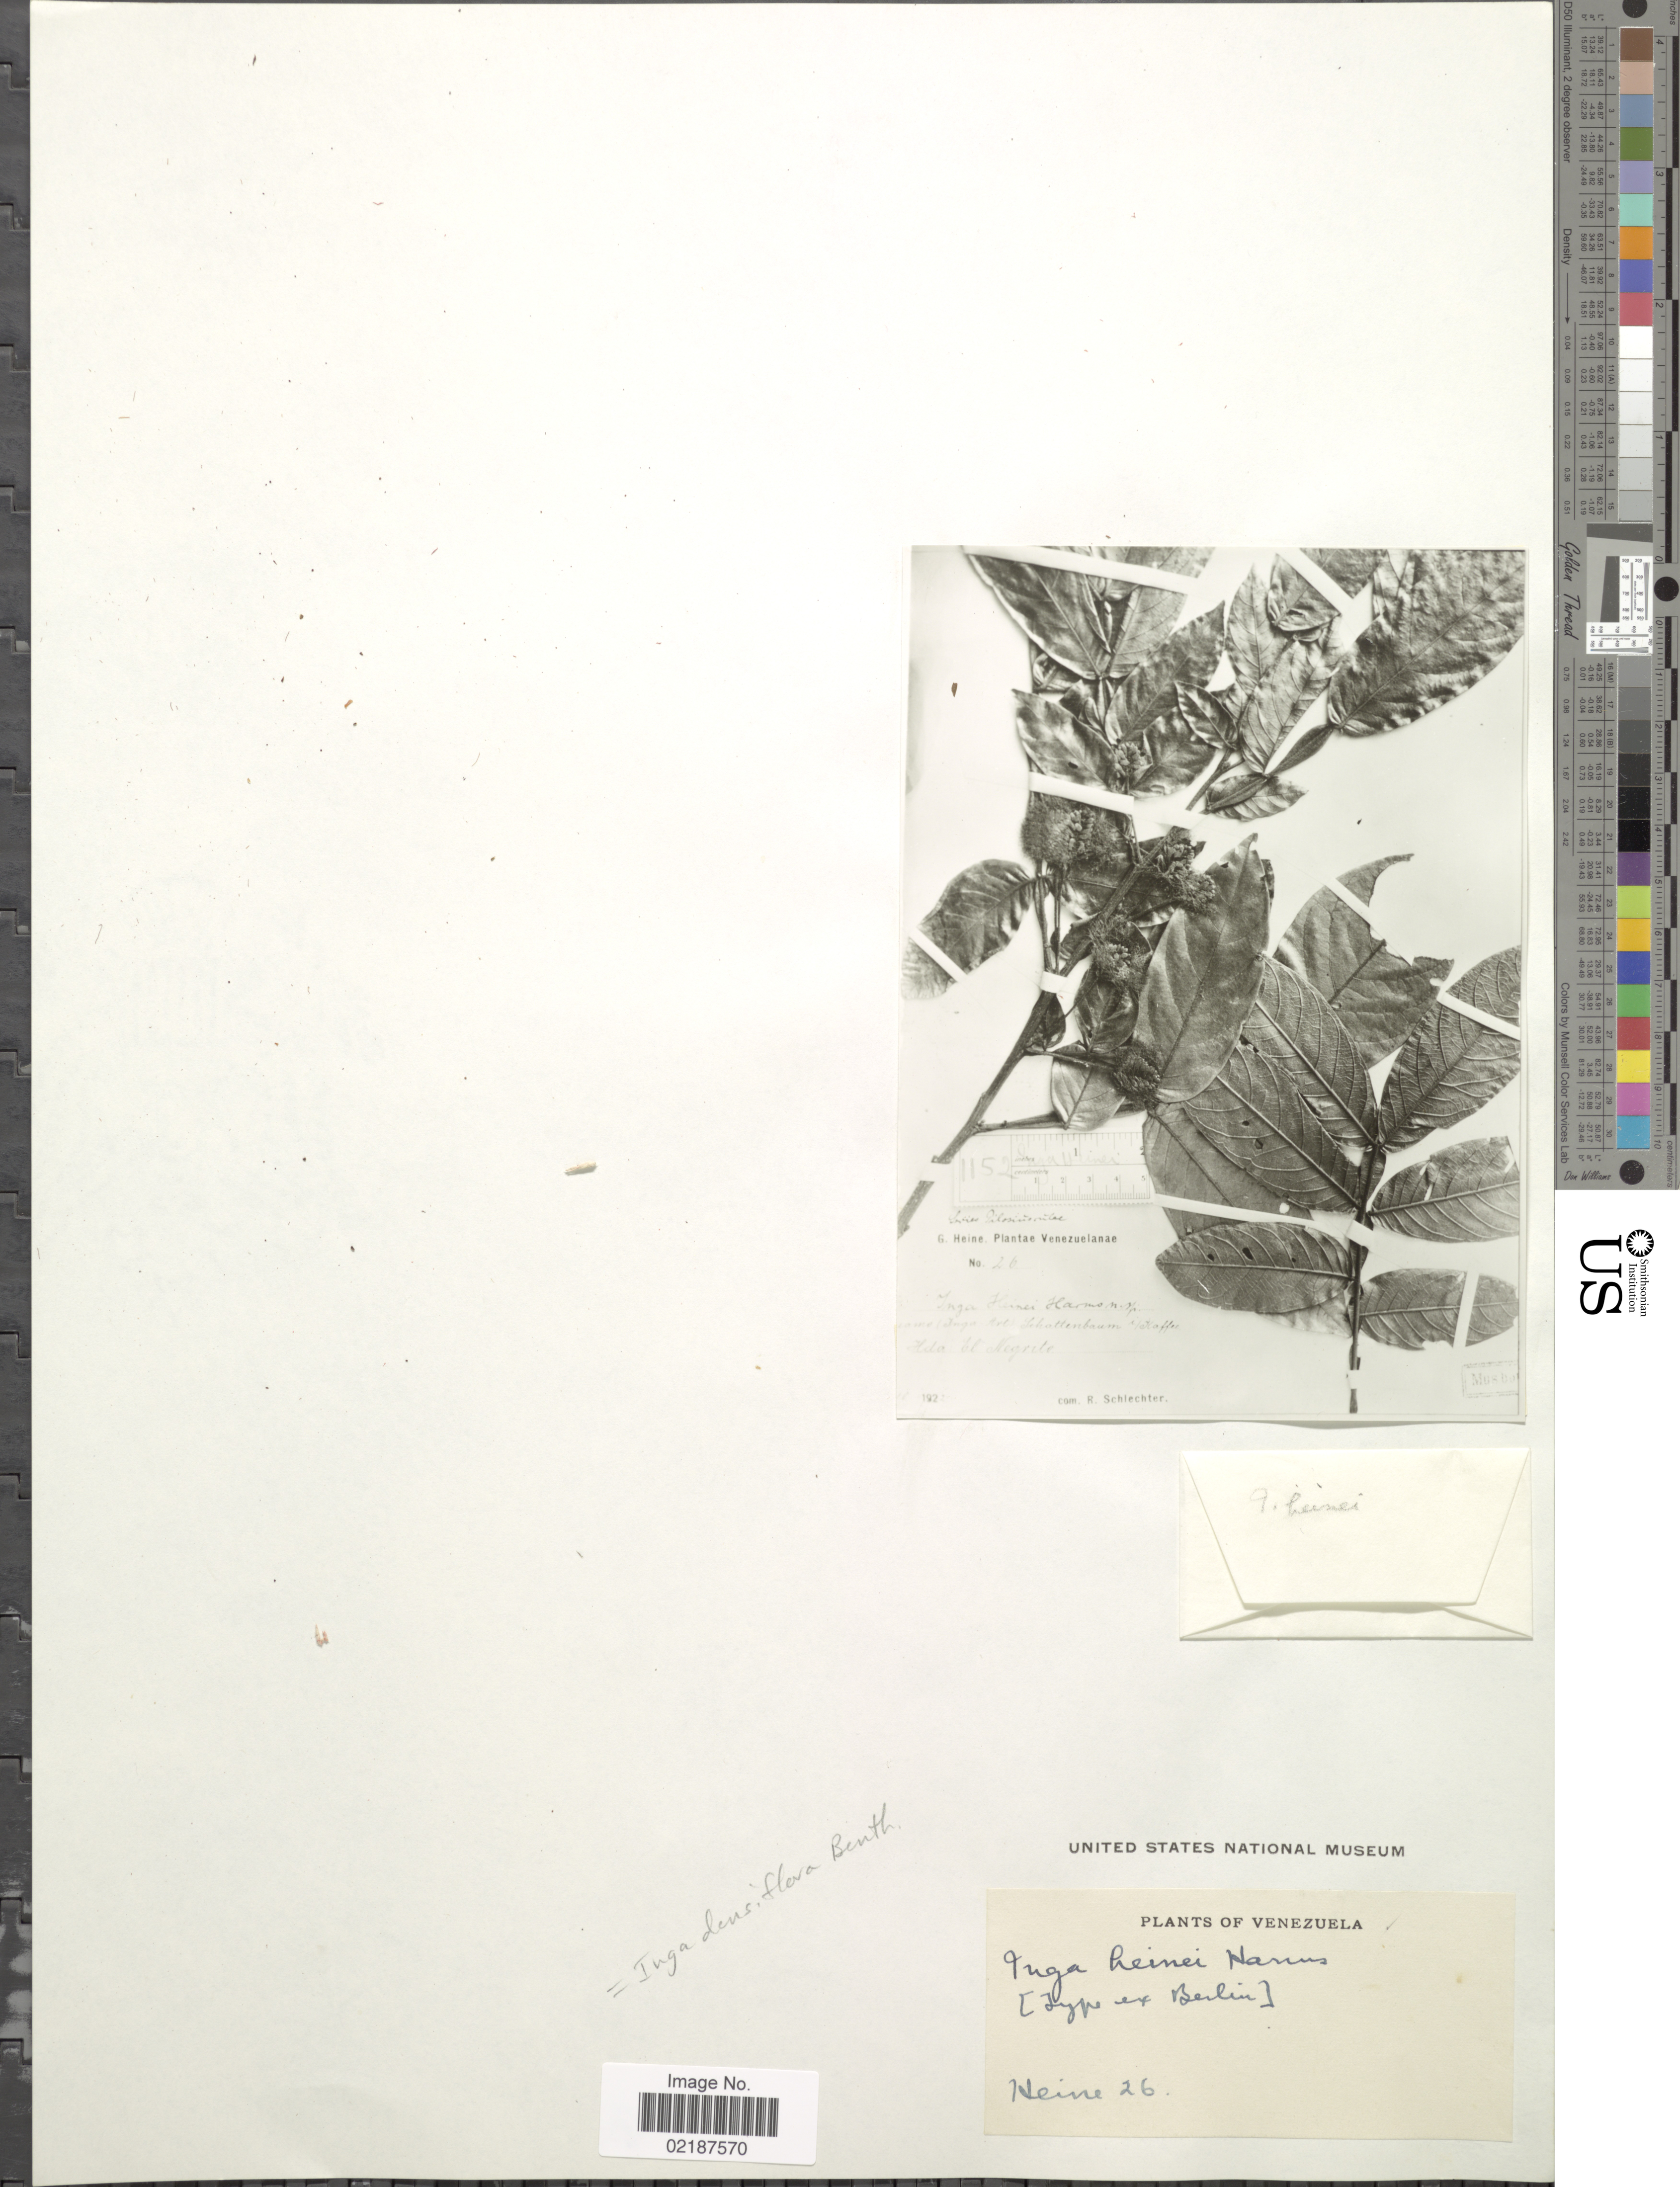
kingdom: Plantae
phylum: Tracheophyta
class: Magnoliopsida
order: Fabales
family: Fabaceae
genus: Inga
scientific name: Inga densiflora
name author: Benth.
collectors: G. Heine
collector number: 26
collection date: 1922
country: Venezuela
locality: Hda El Negrito